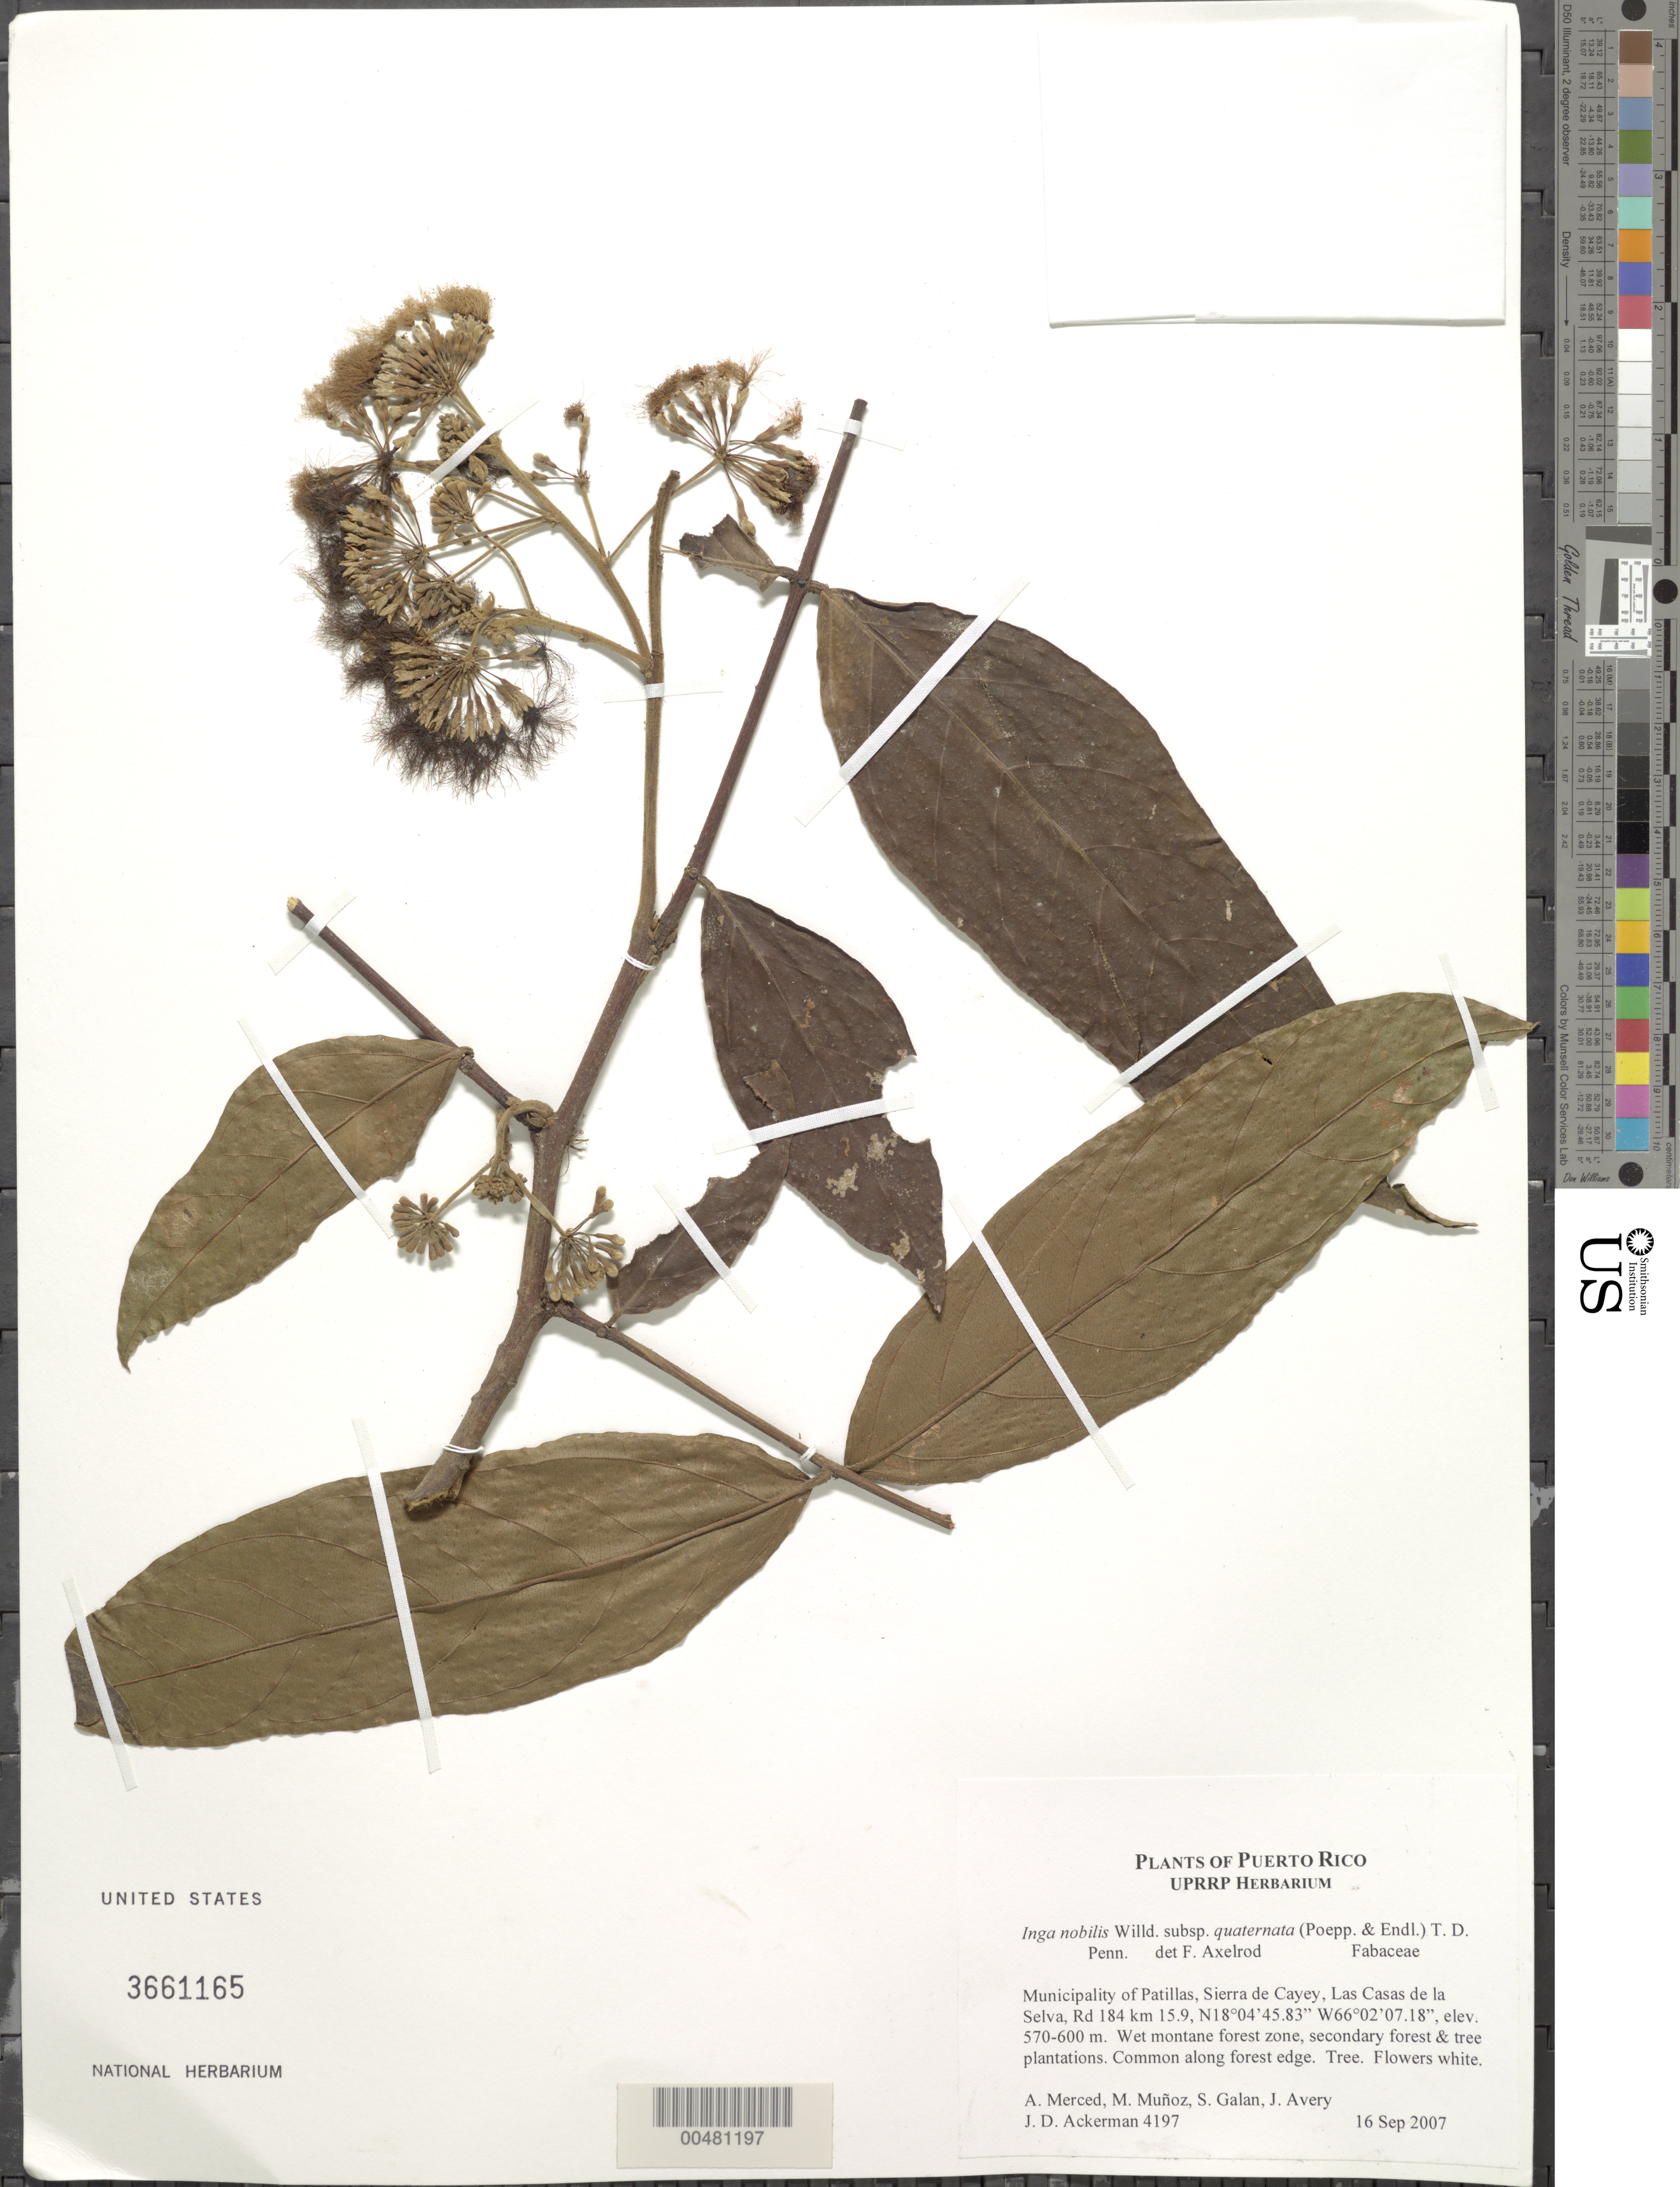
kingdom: Plantae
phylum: Tracheophyta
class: Magnoliopsida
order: Fabales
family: Fabaceae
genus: Inga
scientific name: Inga nobilis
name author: Willd.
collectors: J. D. Ackerman, A. Merced Alejandro, M. Muñoz, S. Galan & J. Avery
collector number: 4197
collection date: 2007-09-16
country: Puerto Rico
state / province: Patillas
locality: Sierra de Cayey, Las Casas de la Selva, Rd 184, km 15.9.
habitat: Wet montane forest zone, secondary forest and tree plantations. Common along forest edge.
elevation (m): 570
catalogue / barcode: US 3661165